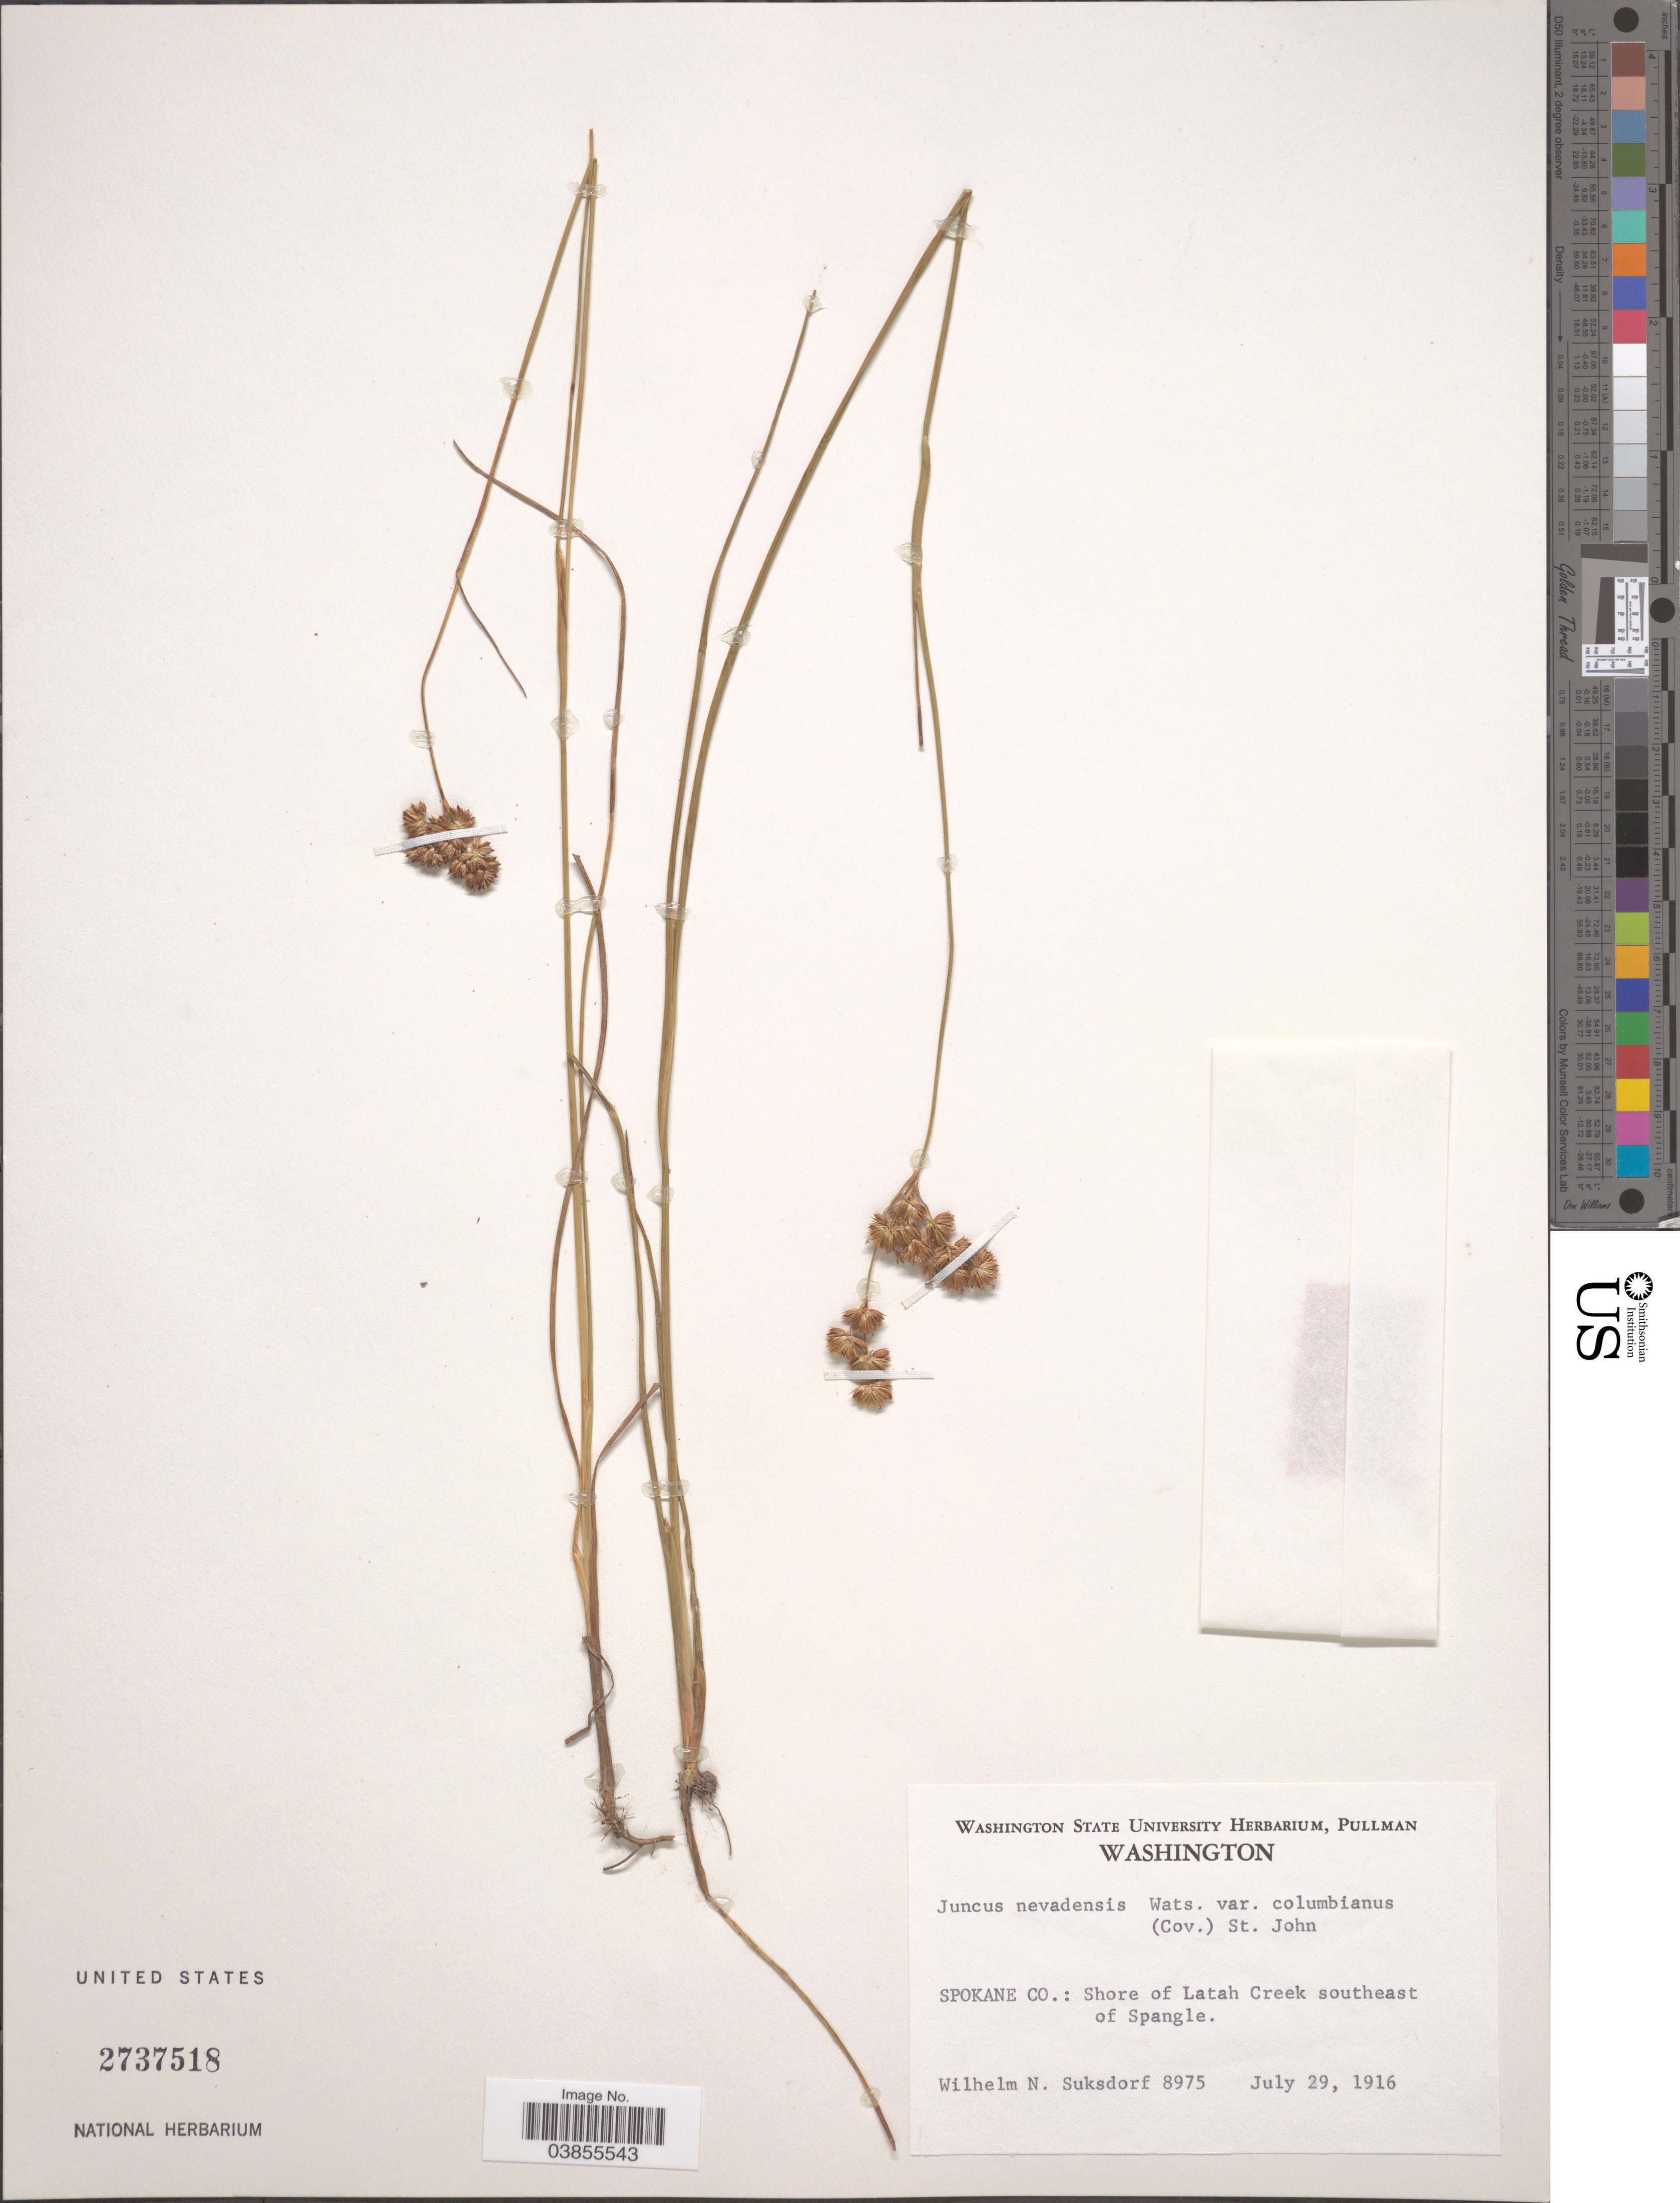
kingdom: Plantae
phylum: Tracheophyta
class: Liliopsida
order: Poales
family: Juncaceae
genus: Juncus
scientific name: Juncus nevadensis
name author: S. Watson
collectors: W. N. Suksdorf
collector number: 8975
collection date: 1916-07-29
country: United States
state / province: Washington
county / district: Spokane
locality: Spokane Co.: Shore of Latah Creek southeast of Spangle.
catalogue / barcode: US 2737518